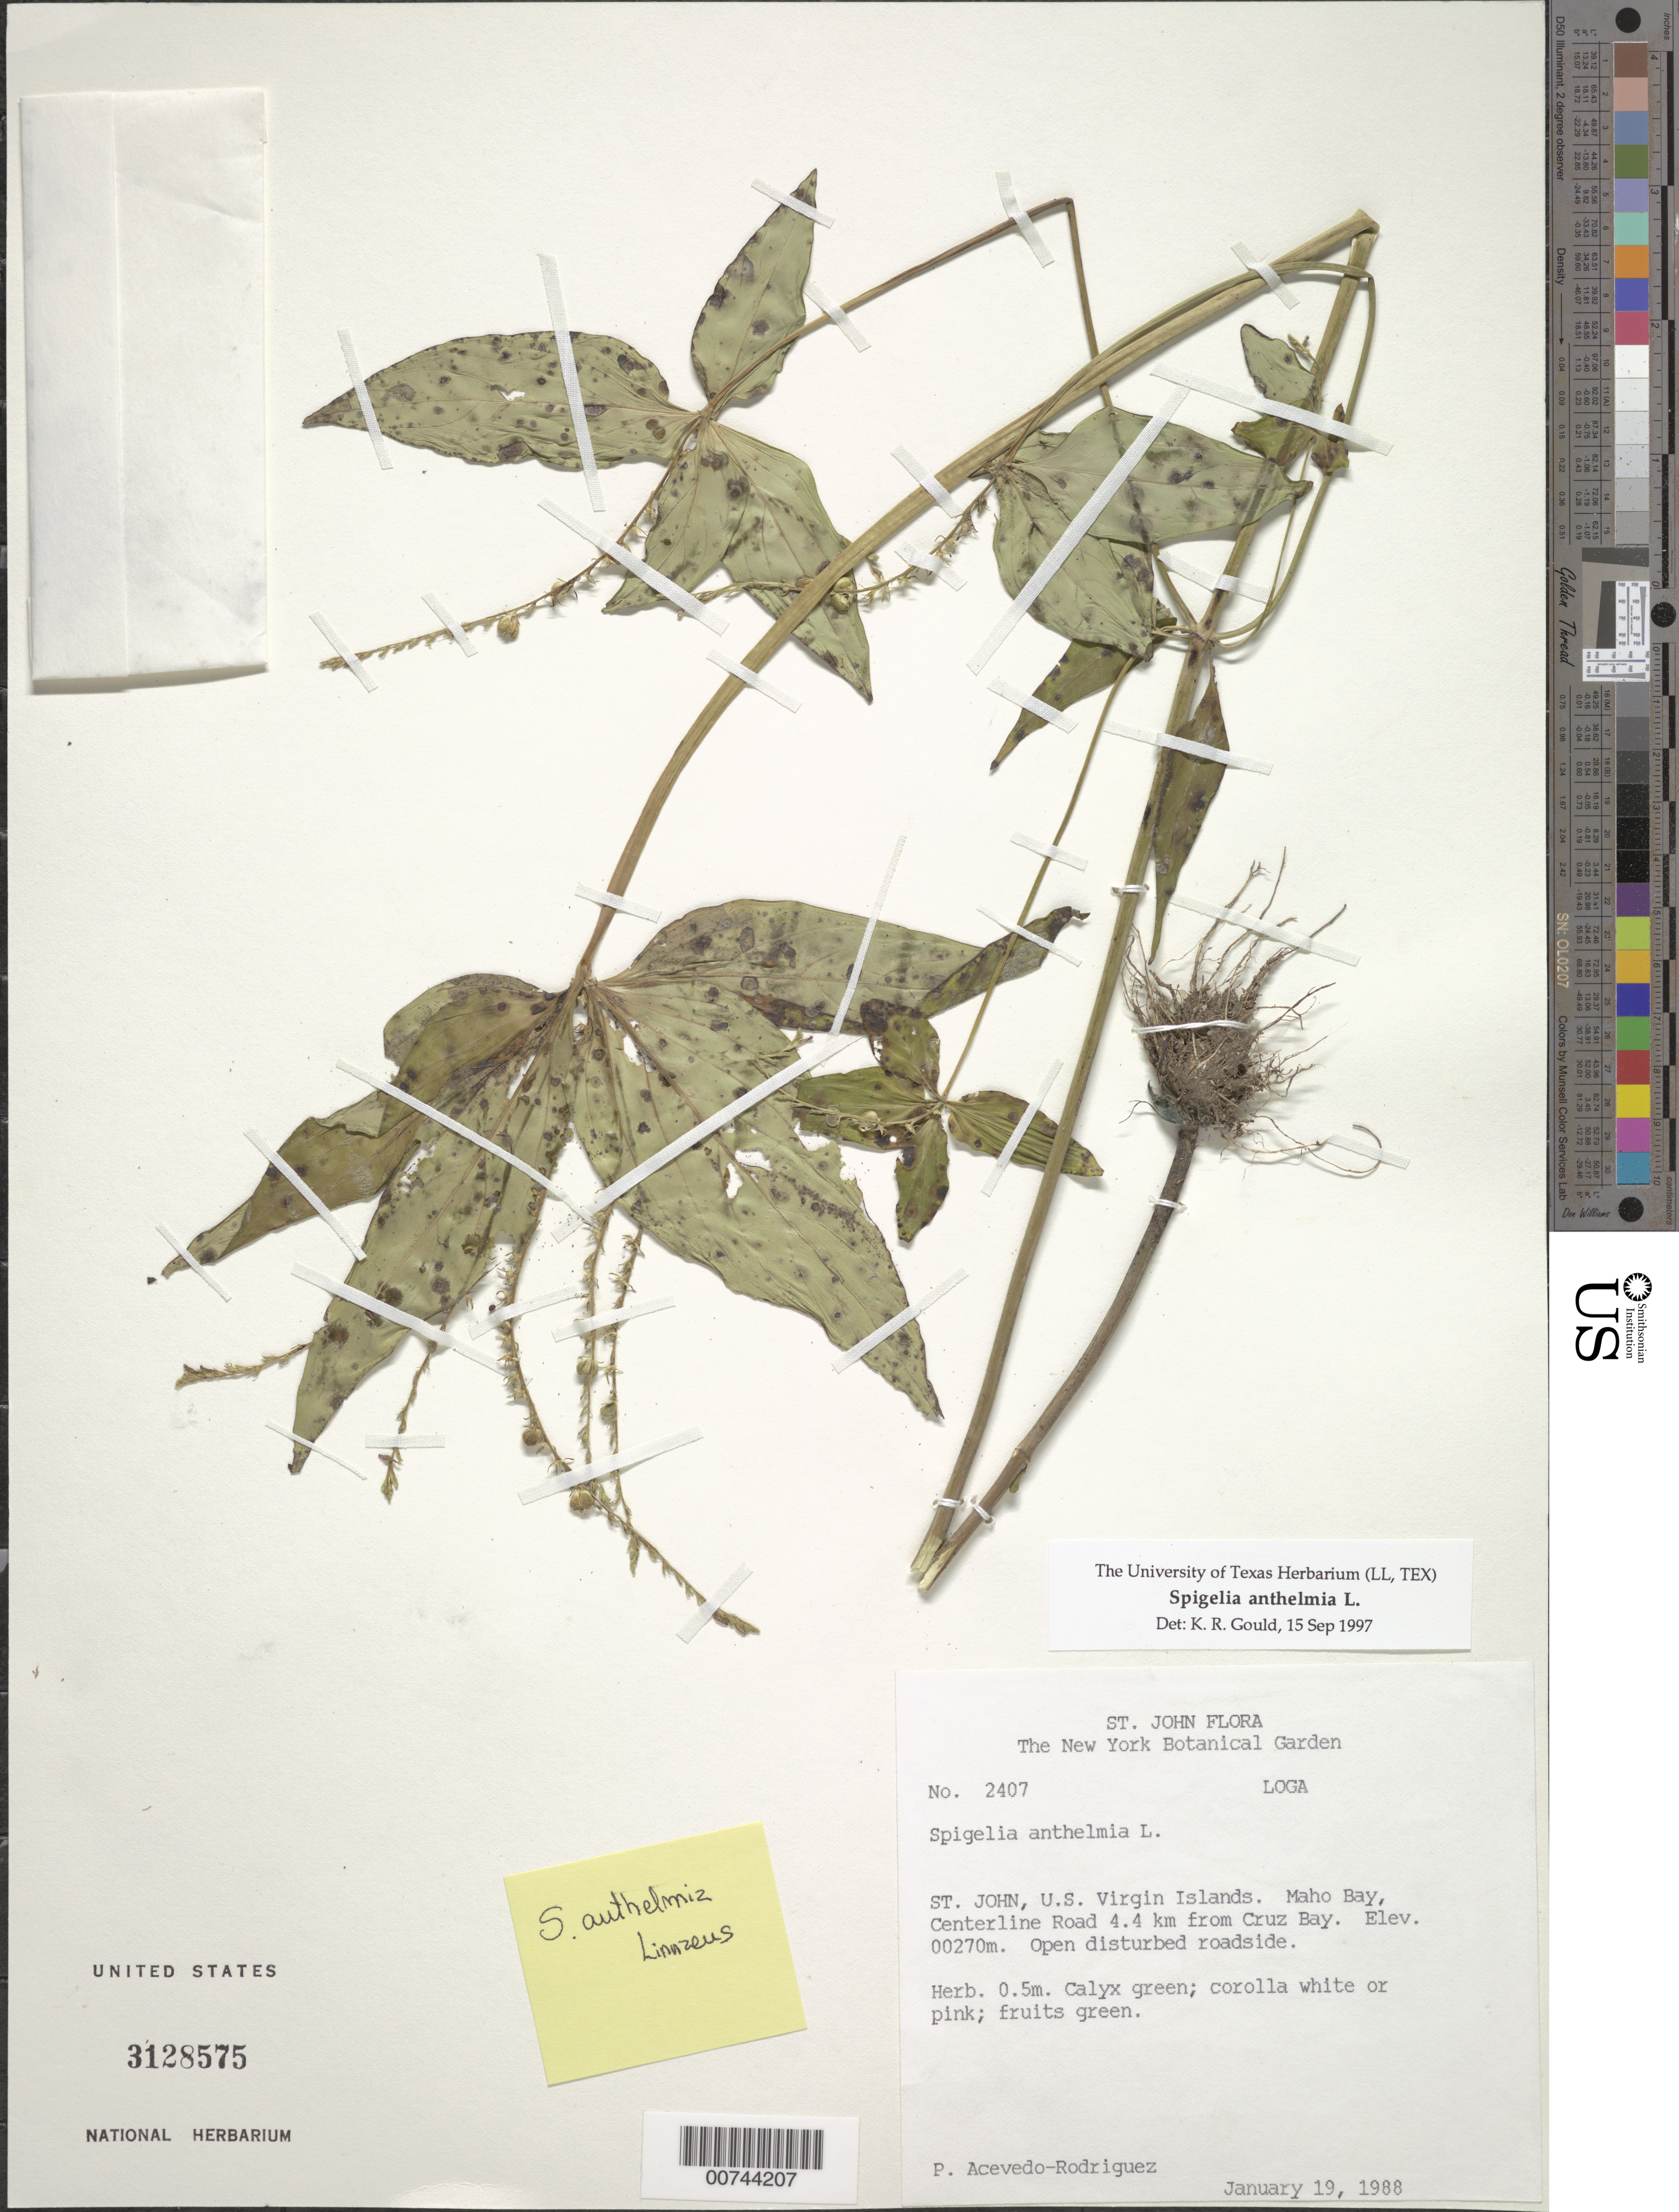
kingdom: Plantae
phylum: Tracheophyta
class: Magnoliopsida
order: Gentianales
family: Loganiaceae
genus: Spigelia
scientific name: Spigelia anthelmia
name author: L.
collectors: P. Acevedo-Rodr.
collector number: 2407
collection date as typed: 19 Jan 1988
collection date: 1988-01-19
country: U.S. Virgin Islands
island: St. John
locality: Maho Bay Quarter; Center Line Road km 4.4 from Cruz Bay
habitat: Open disturbed roadside.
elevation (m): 270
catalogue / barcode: US 3128575